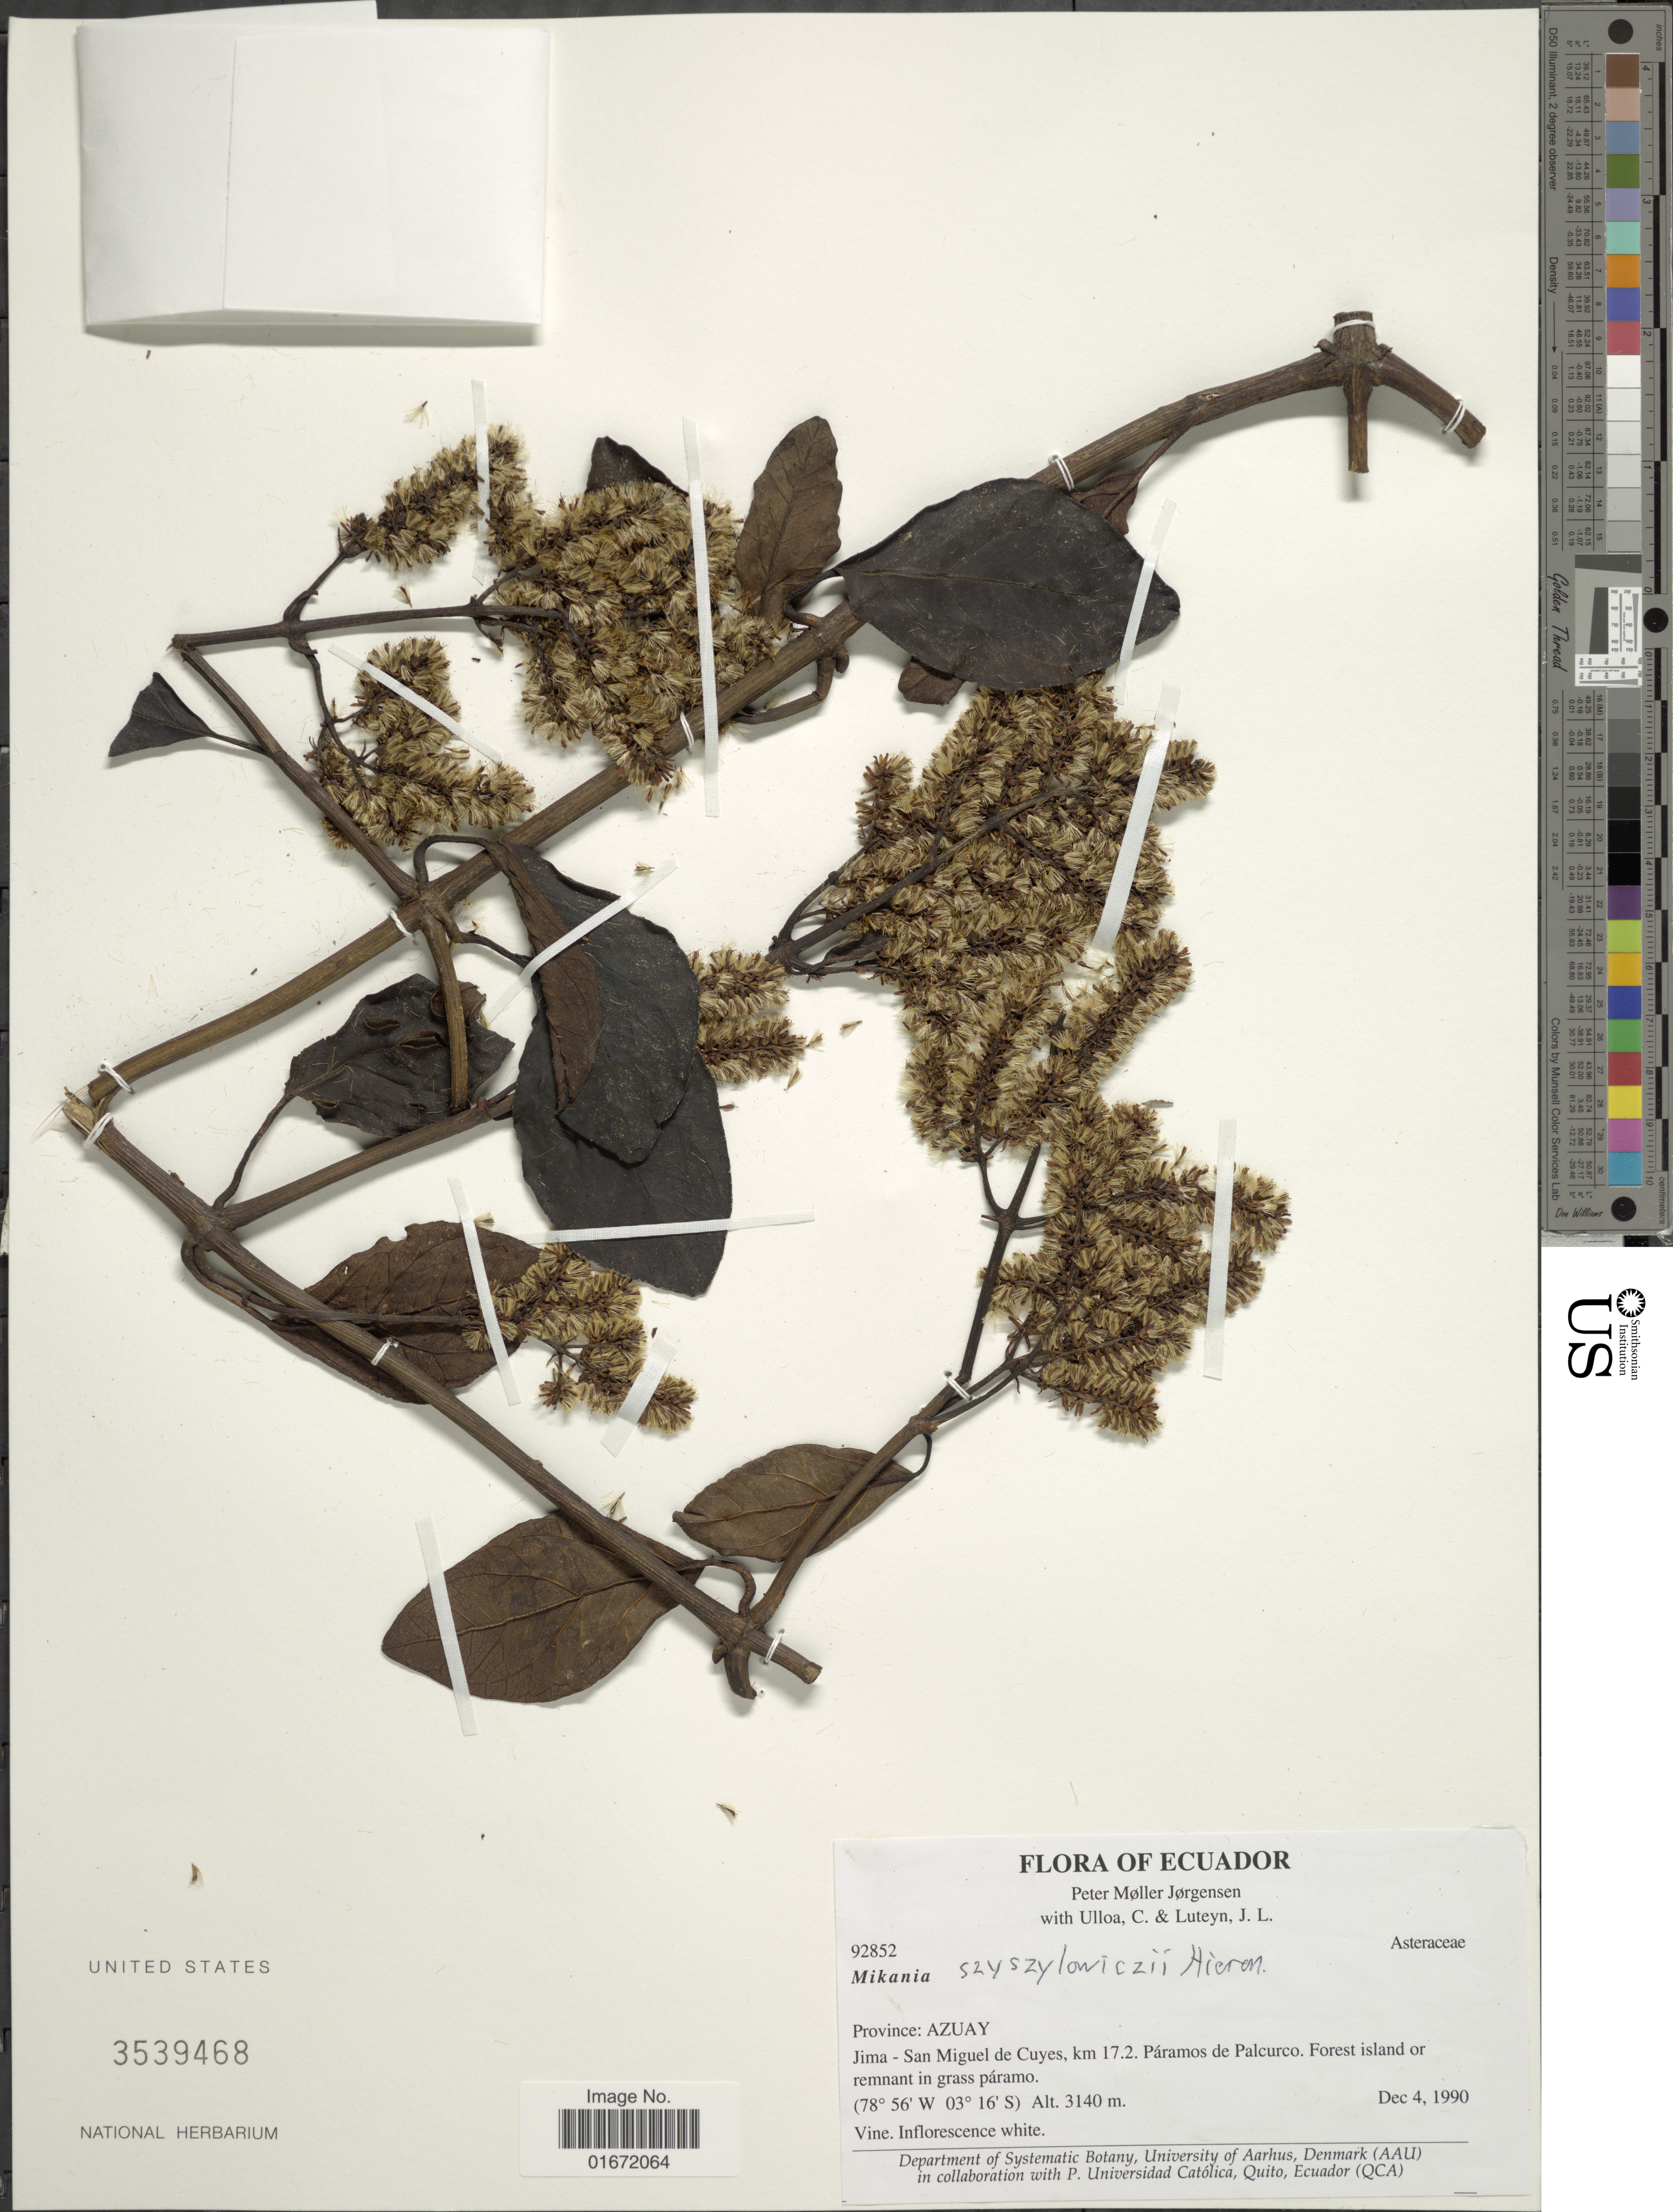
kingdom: Plantae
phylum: Tracheophyta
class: Magnoliopsida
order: Asterales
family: Asteraceae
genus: Mikania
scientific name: Mikania szyszylowiczii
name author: Hieron.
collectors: P. M. Jørgensen, C. Ulloa & J. L. Luteyn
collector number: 92852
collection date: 1990-12-04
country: Ecuador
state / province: Azuay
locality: Province: Azuay. Jima - San Miguel de Cuyes, km 17.2, Páramos de Palcurco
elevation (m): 3140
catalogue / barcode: US 3539468